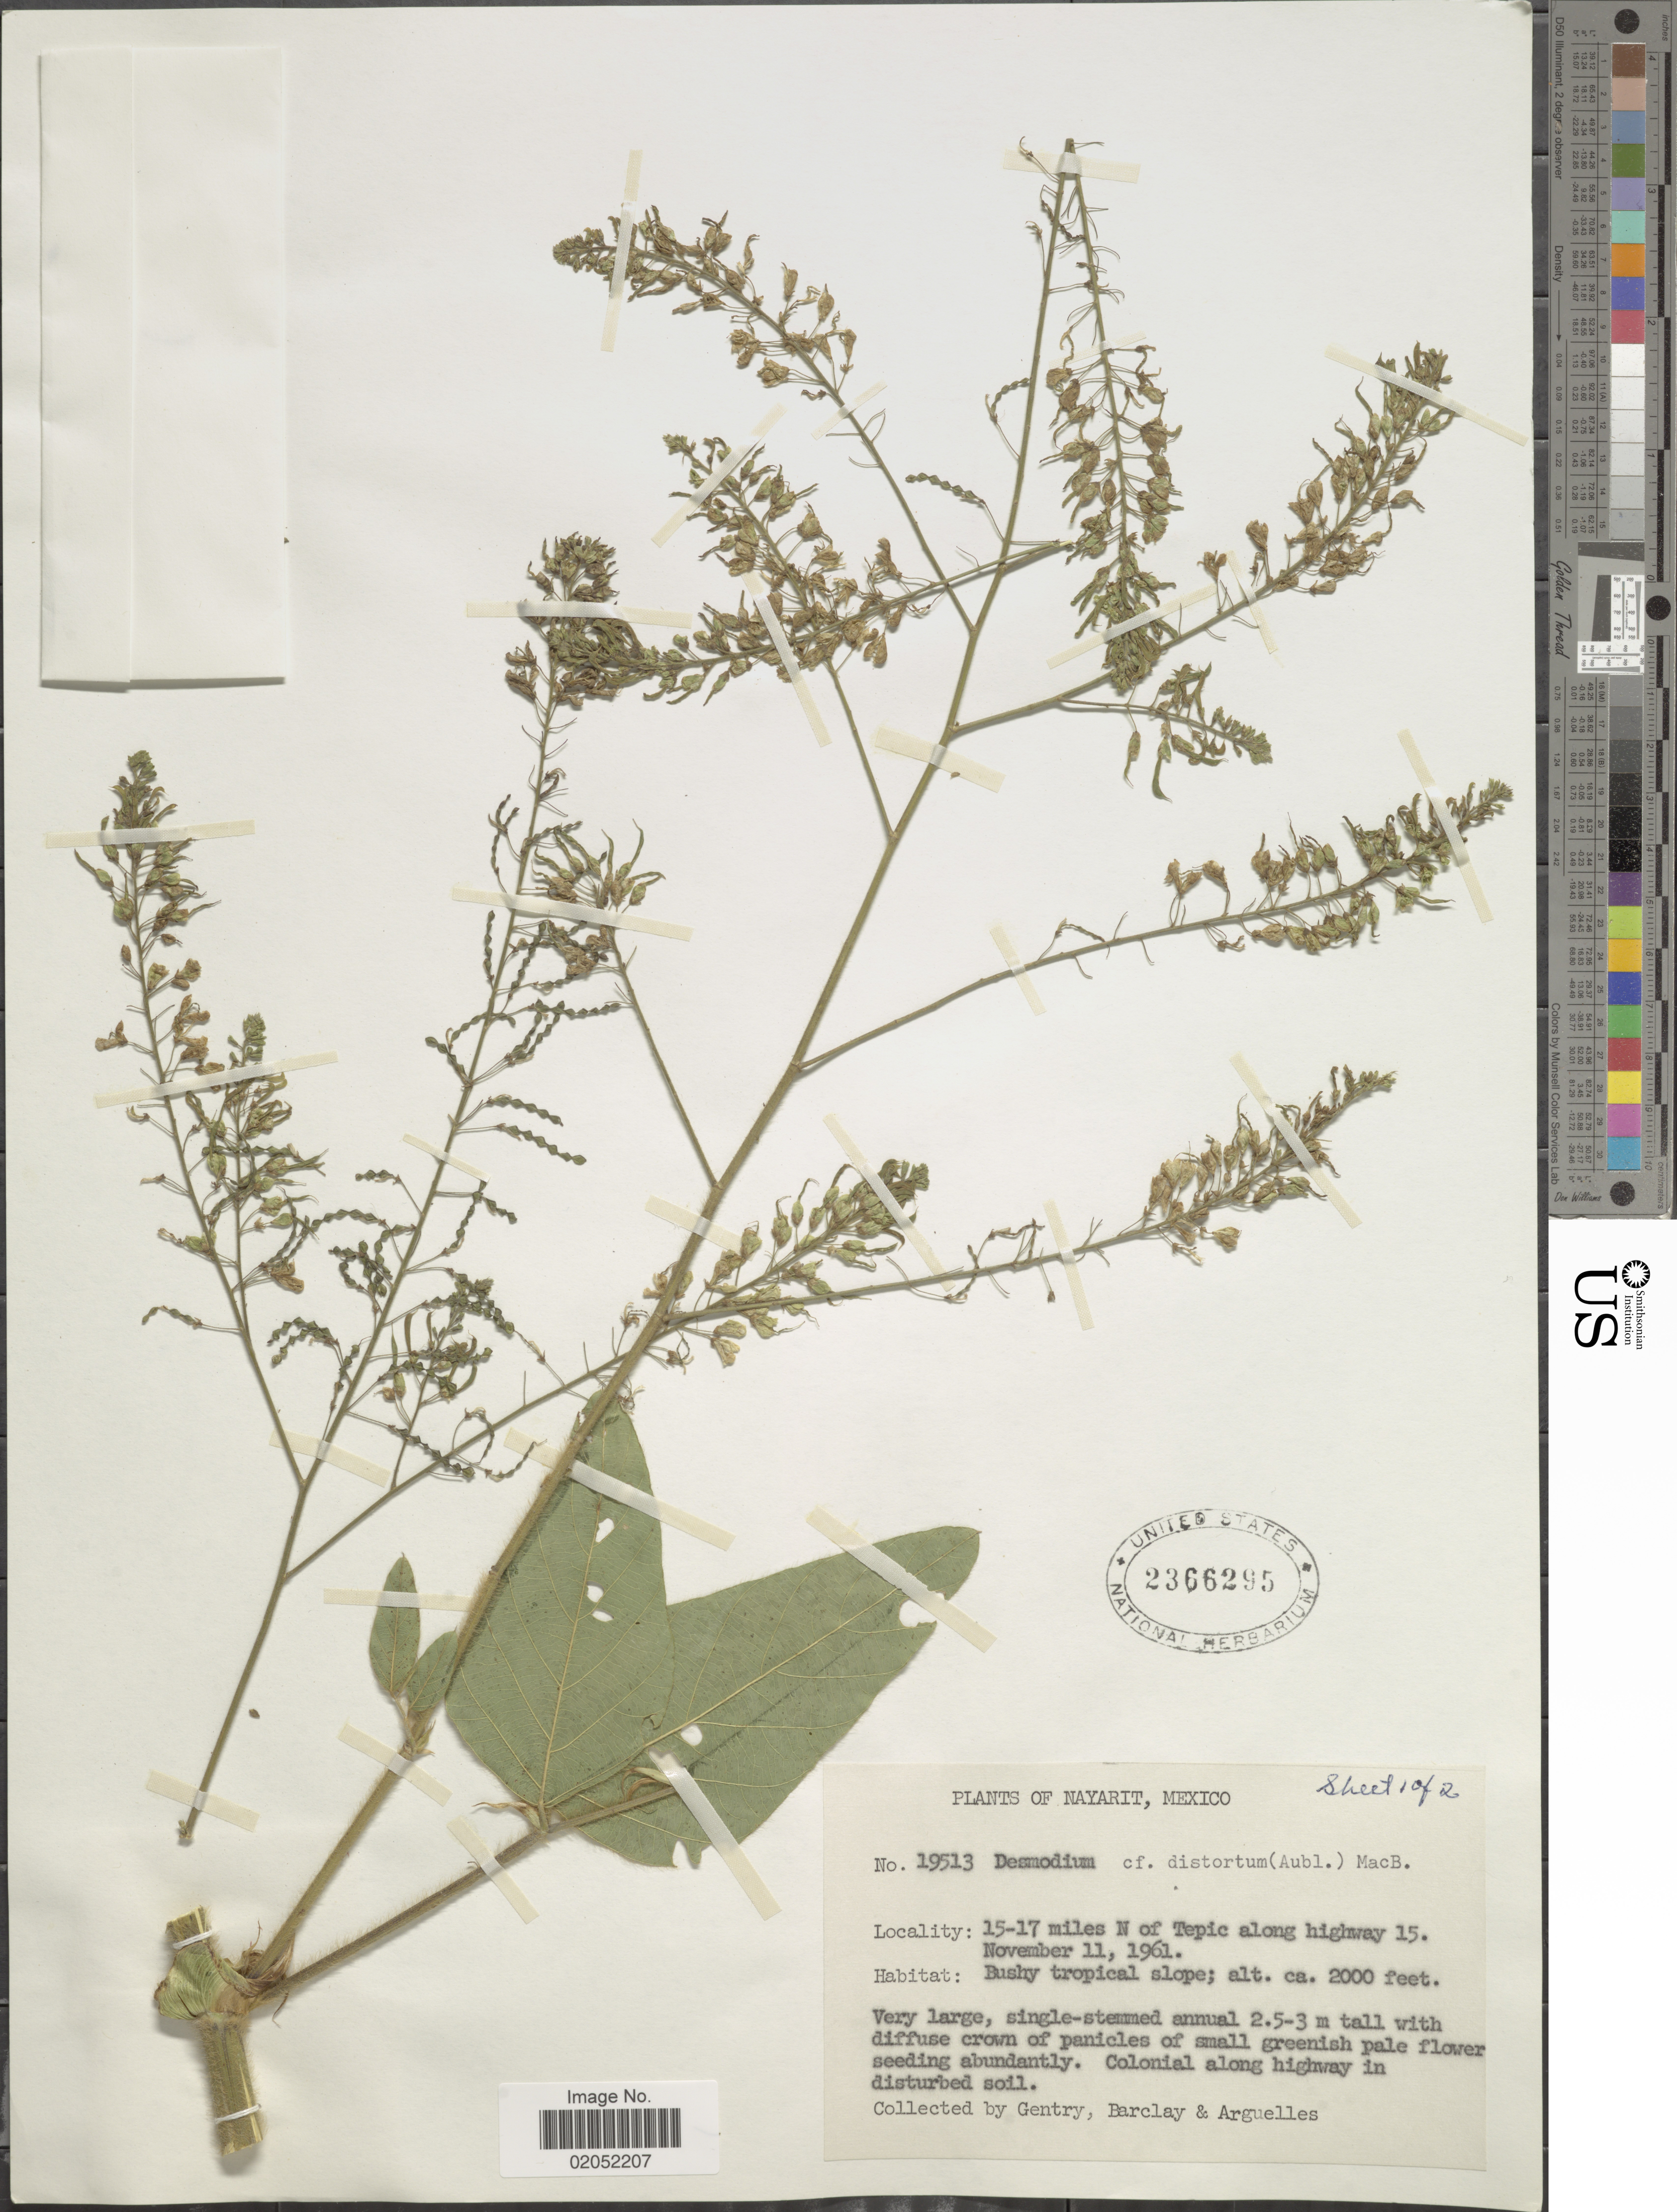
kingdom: Plantae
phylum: Tracheophyta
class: Magnoliopsida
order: Fabales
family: Fabaceae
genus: Desmodium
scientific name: Desmodium distortum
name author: (Aubl.) J.F. Macbr.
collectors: Gentry, --, -- Barclay & Arguelles, --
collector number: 19513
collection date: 1961-11-11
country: Mexico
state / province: Nayarit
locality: Nayarit, Mexico. 15-17 miles N of Tepic Along highway 15.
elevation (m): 610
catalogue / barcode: US 2366295